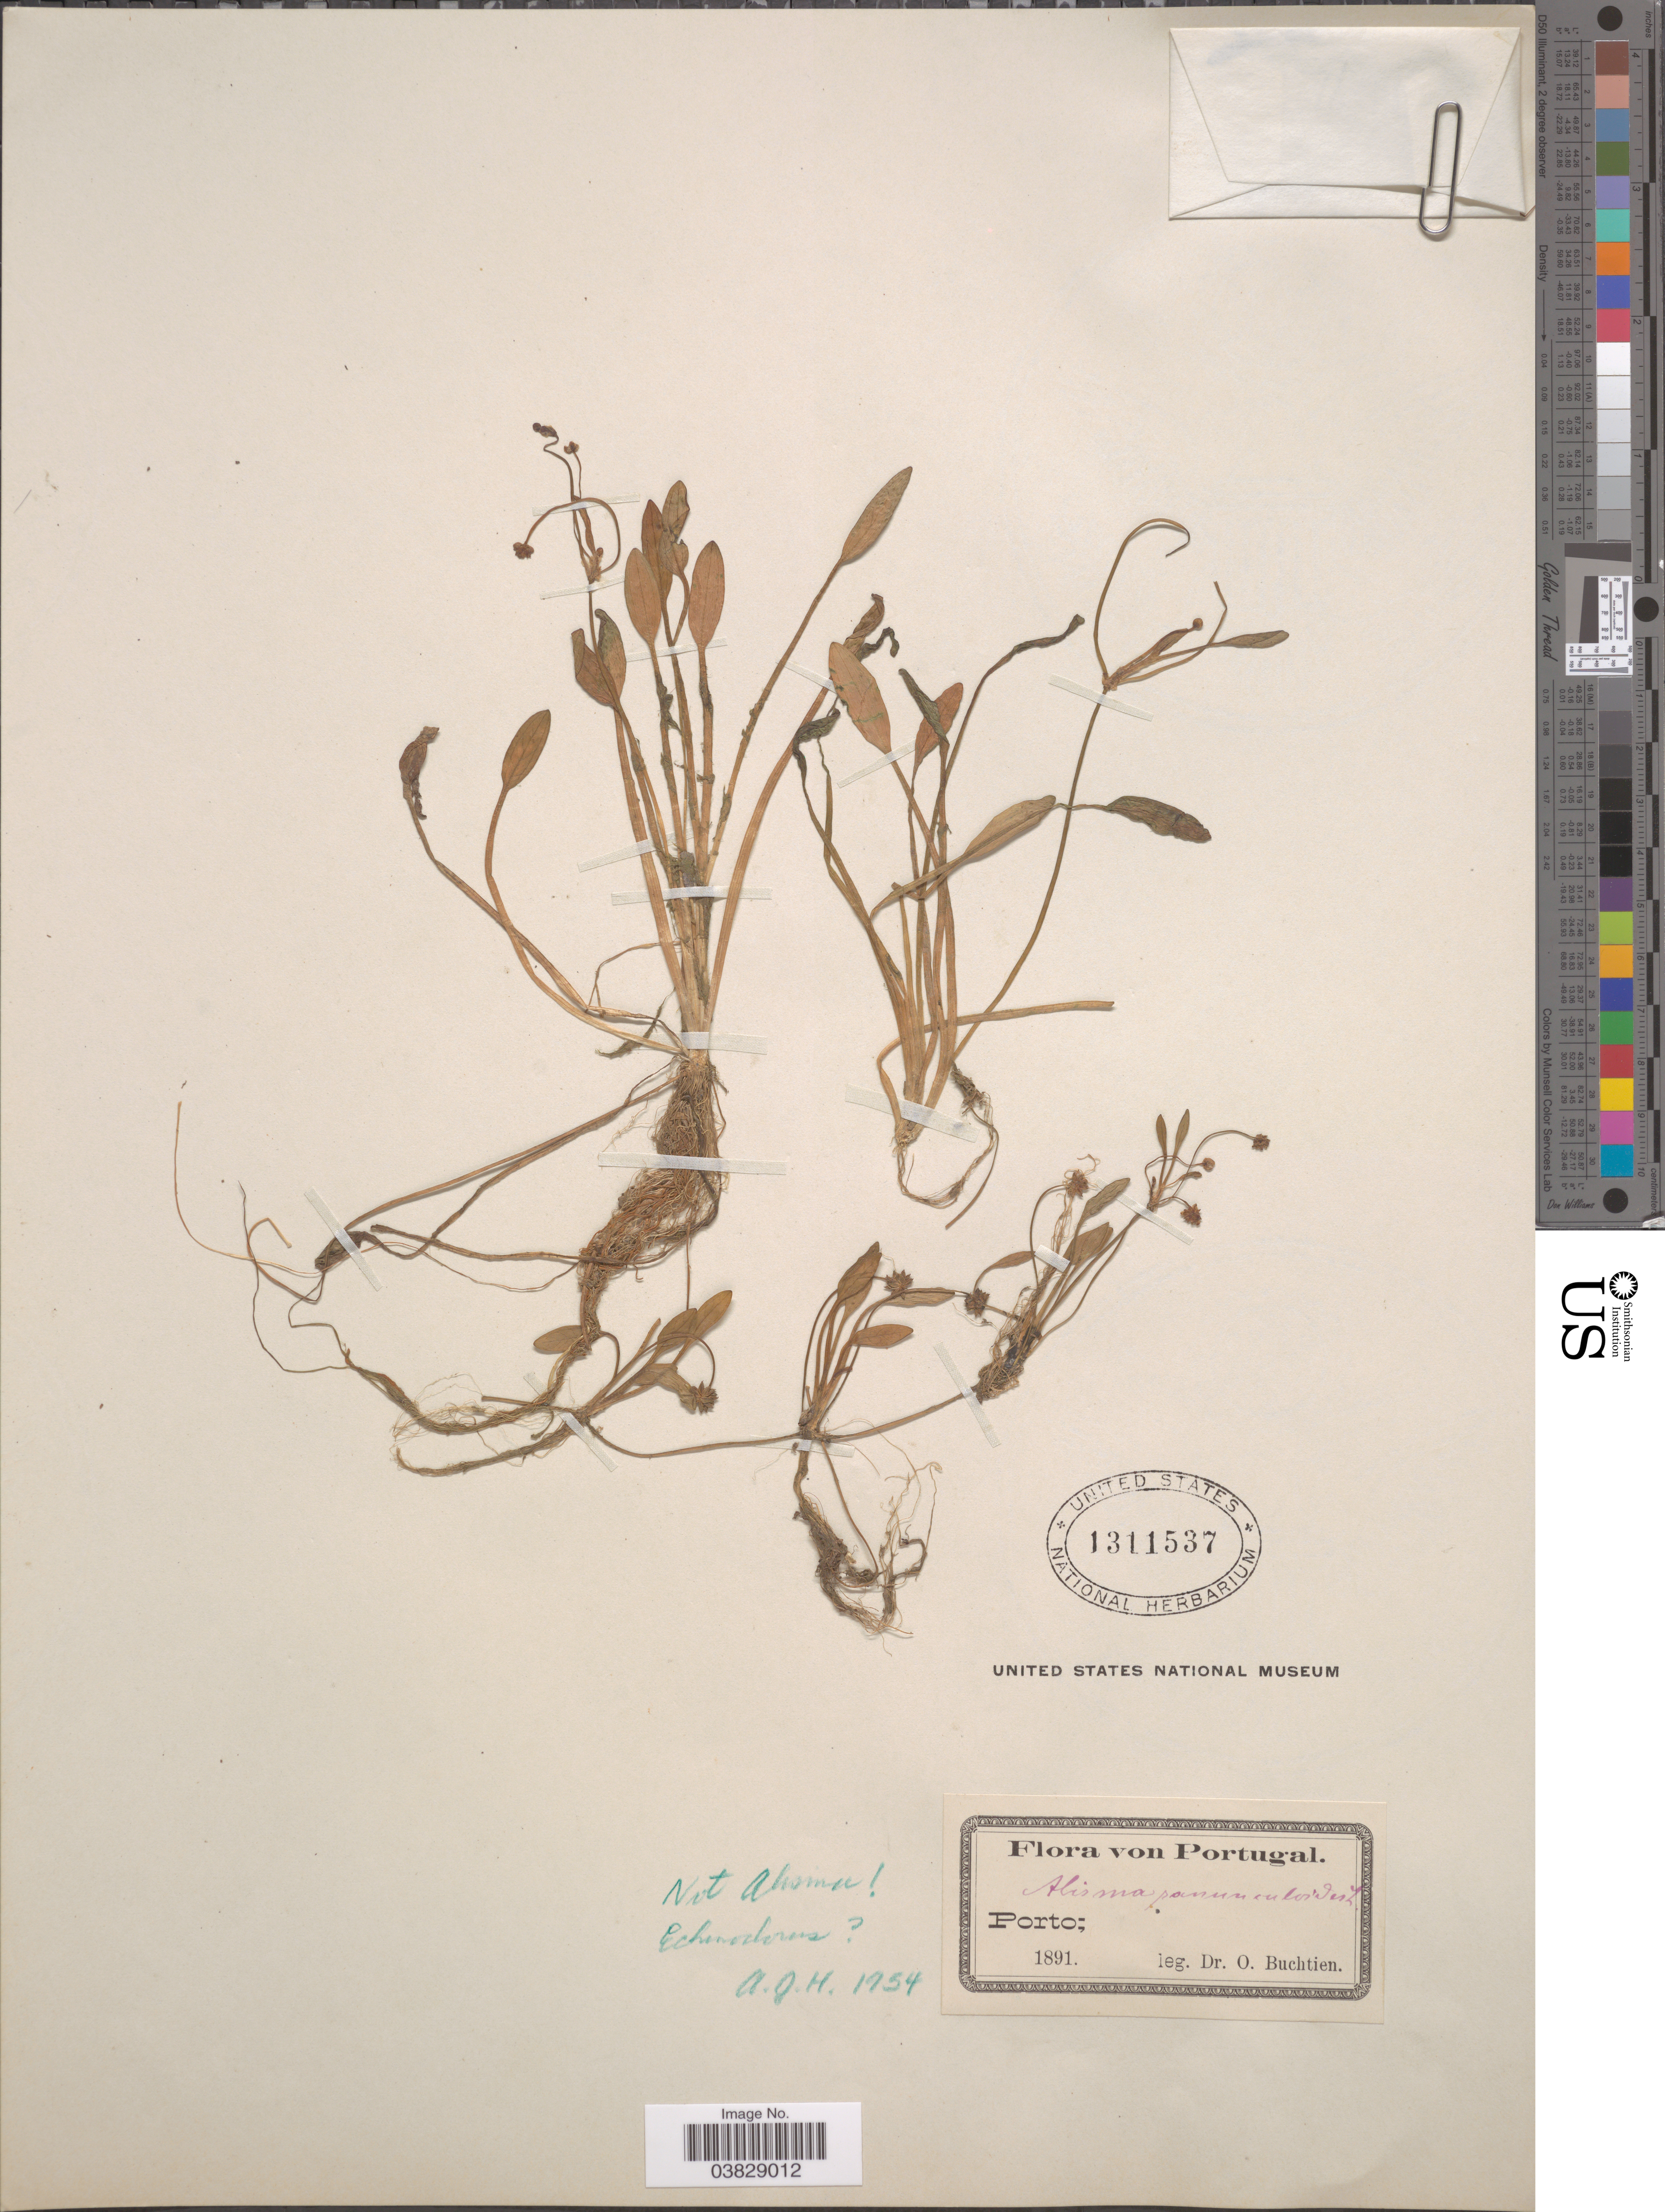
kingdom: Plantae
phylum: Tracheophyta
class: Liliopsida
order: Alismatales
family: Alismataceae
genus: Alisma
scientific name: Alisma natans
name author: L.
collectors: O. Buchtien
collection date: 1891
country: Portugal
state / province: Porto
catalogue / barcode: US 1311537